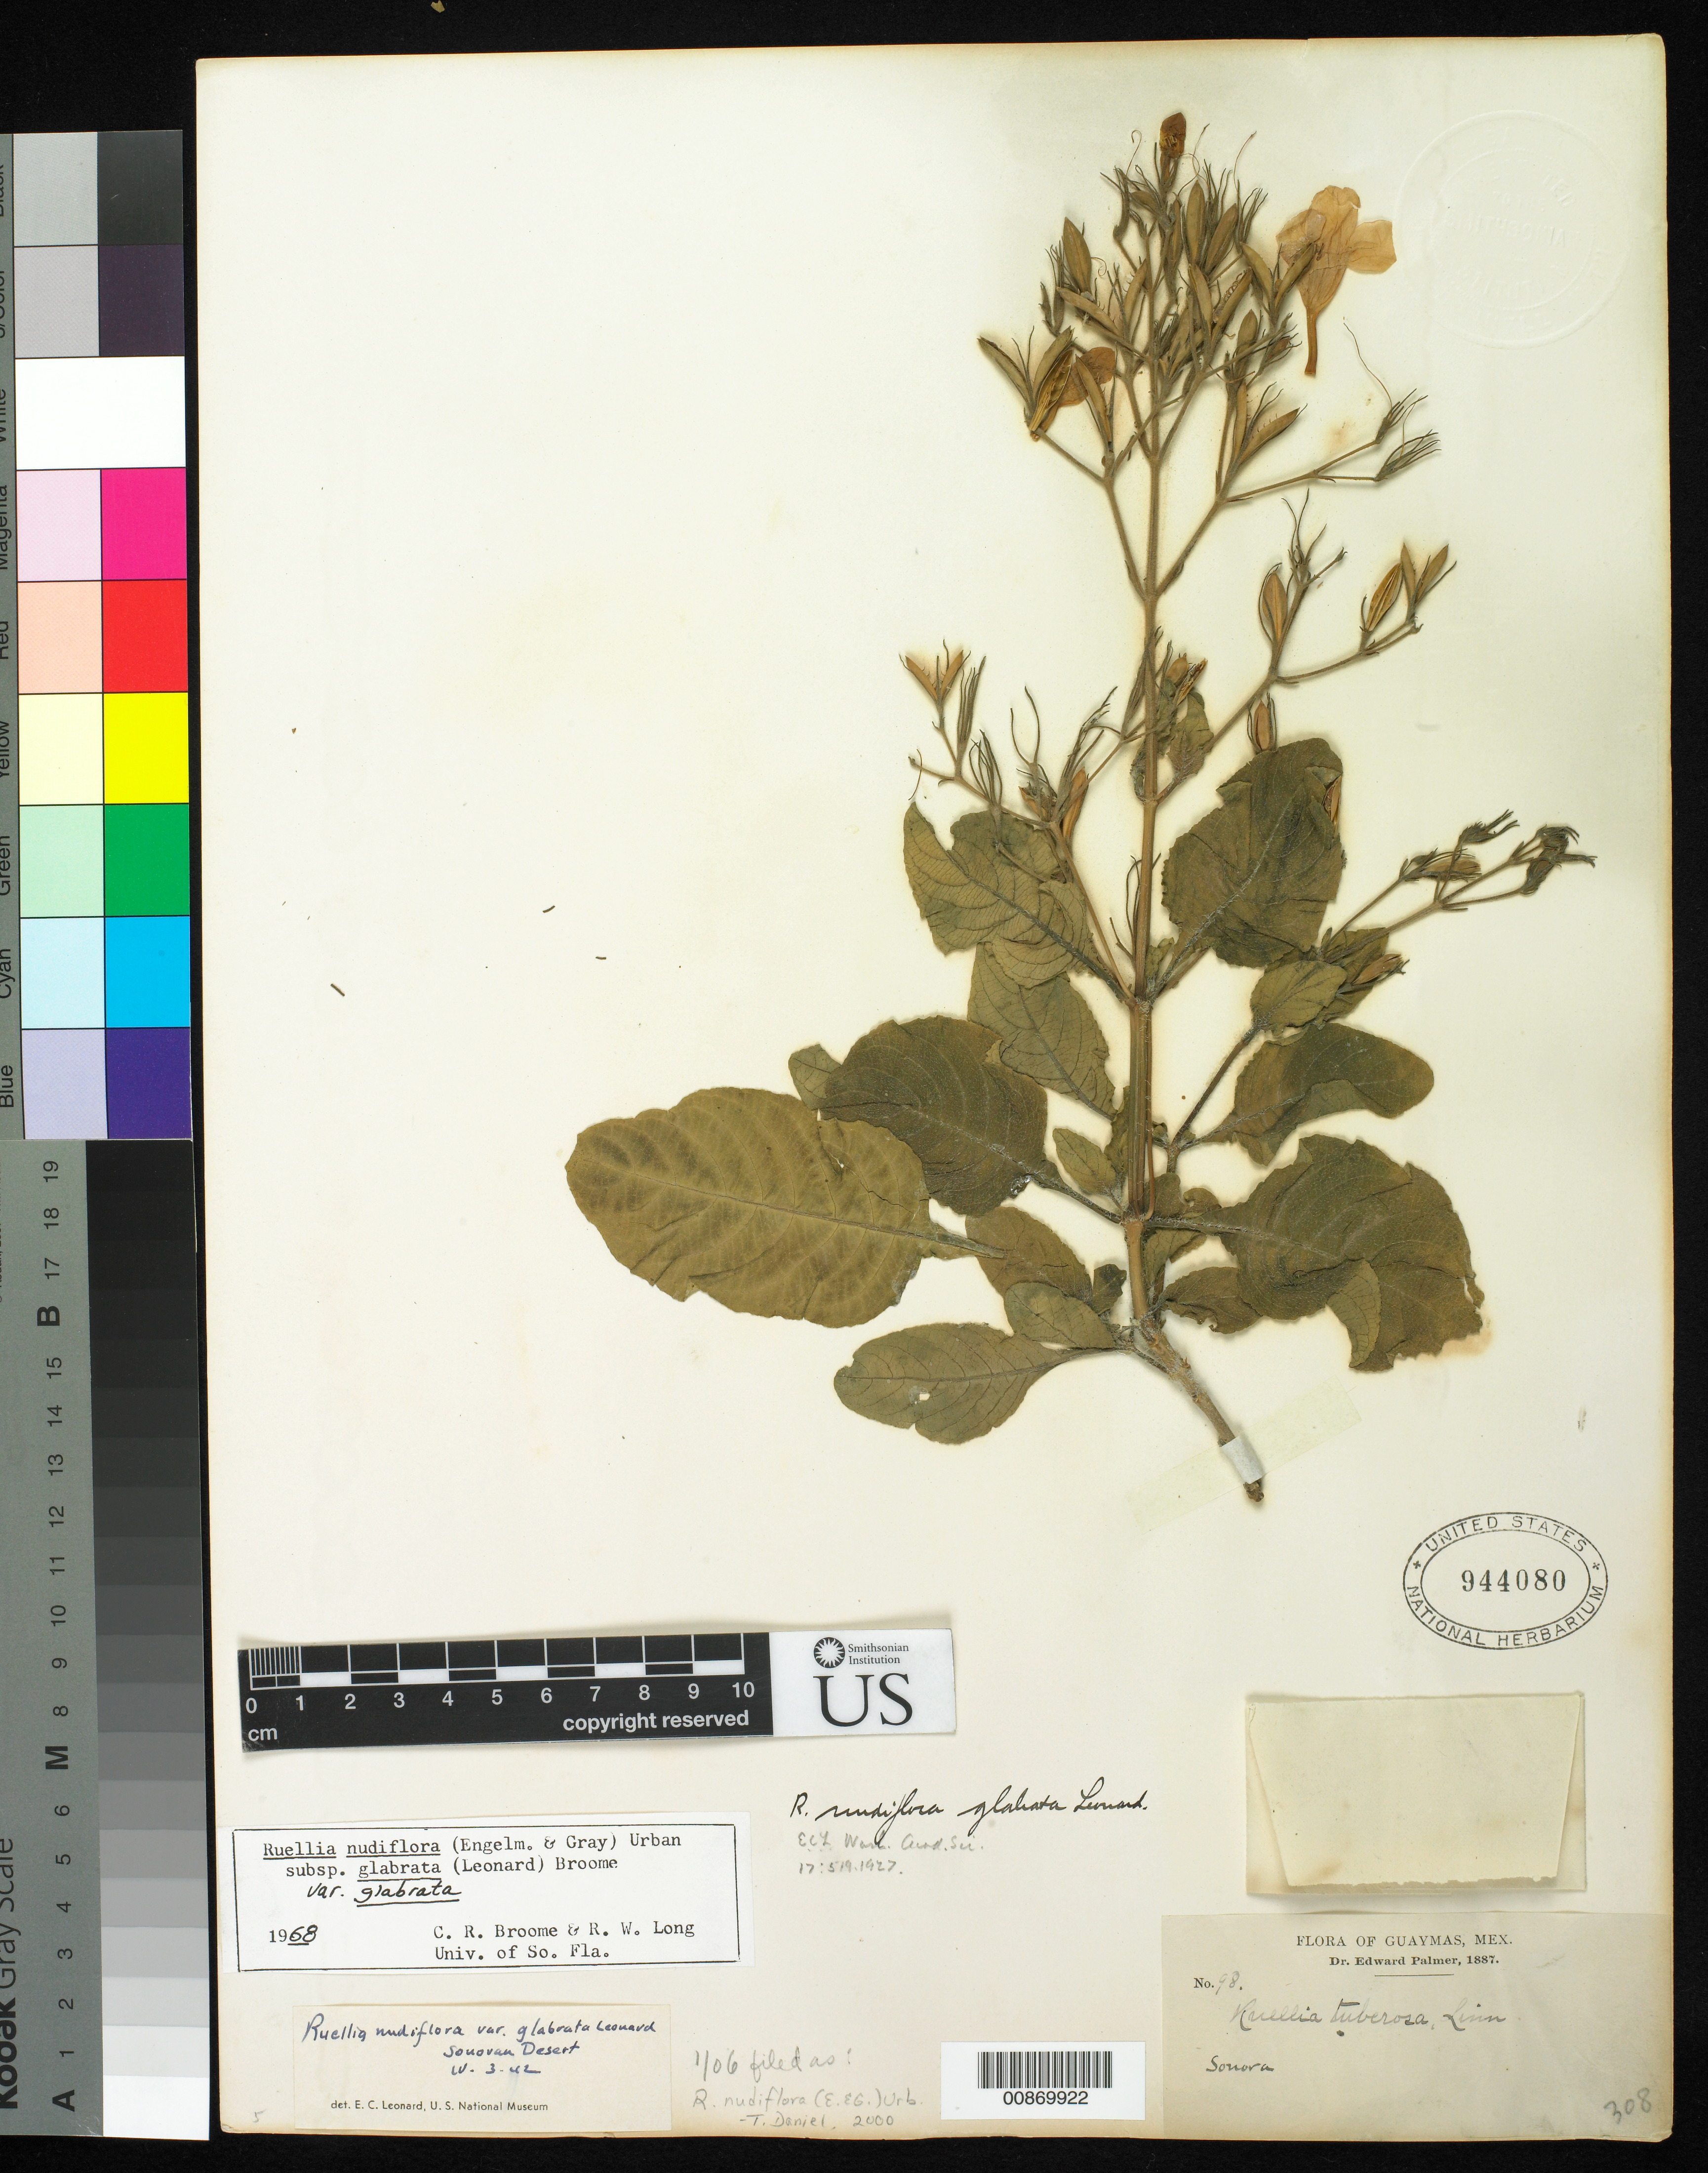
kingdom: Plantae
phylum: Tracheophyta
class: Magnoliopsida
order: Lamiales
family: Acanthaceae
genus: Ruellia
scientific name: Ruellia nudiflora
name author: (Engelm. & A. Gray) Urb.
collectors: E. Palmer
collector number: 98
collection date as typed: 1887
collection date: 1887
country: Mexico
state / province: Sonora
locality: Guaymas, Sonora.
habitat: Sonoran Desert.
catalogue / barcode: US 944080